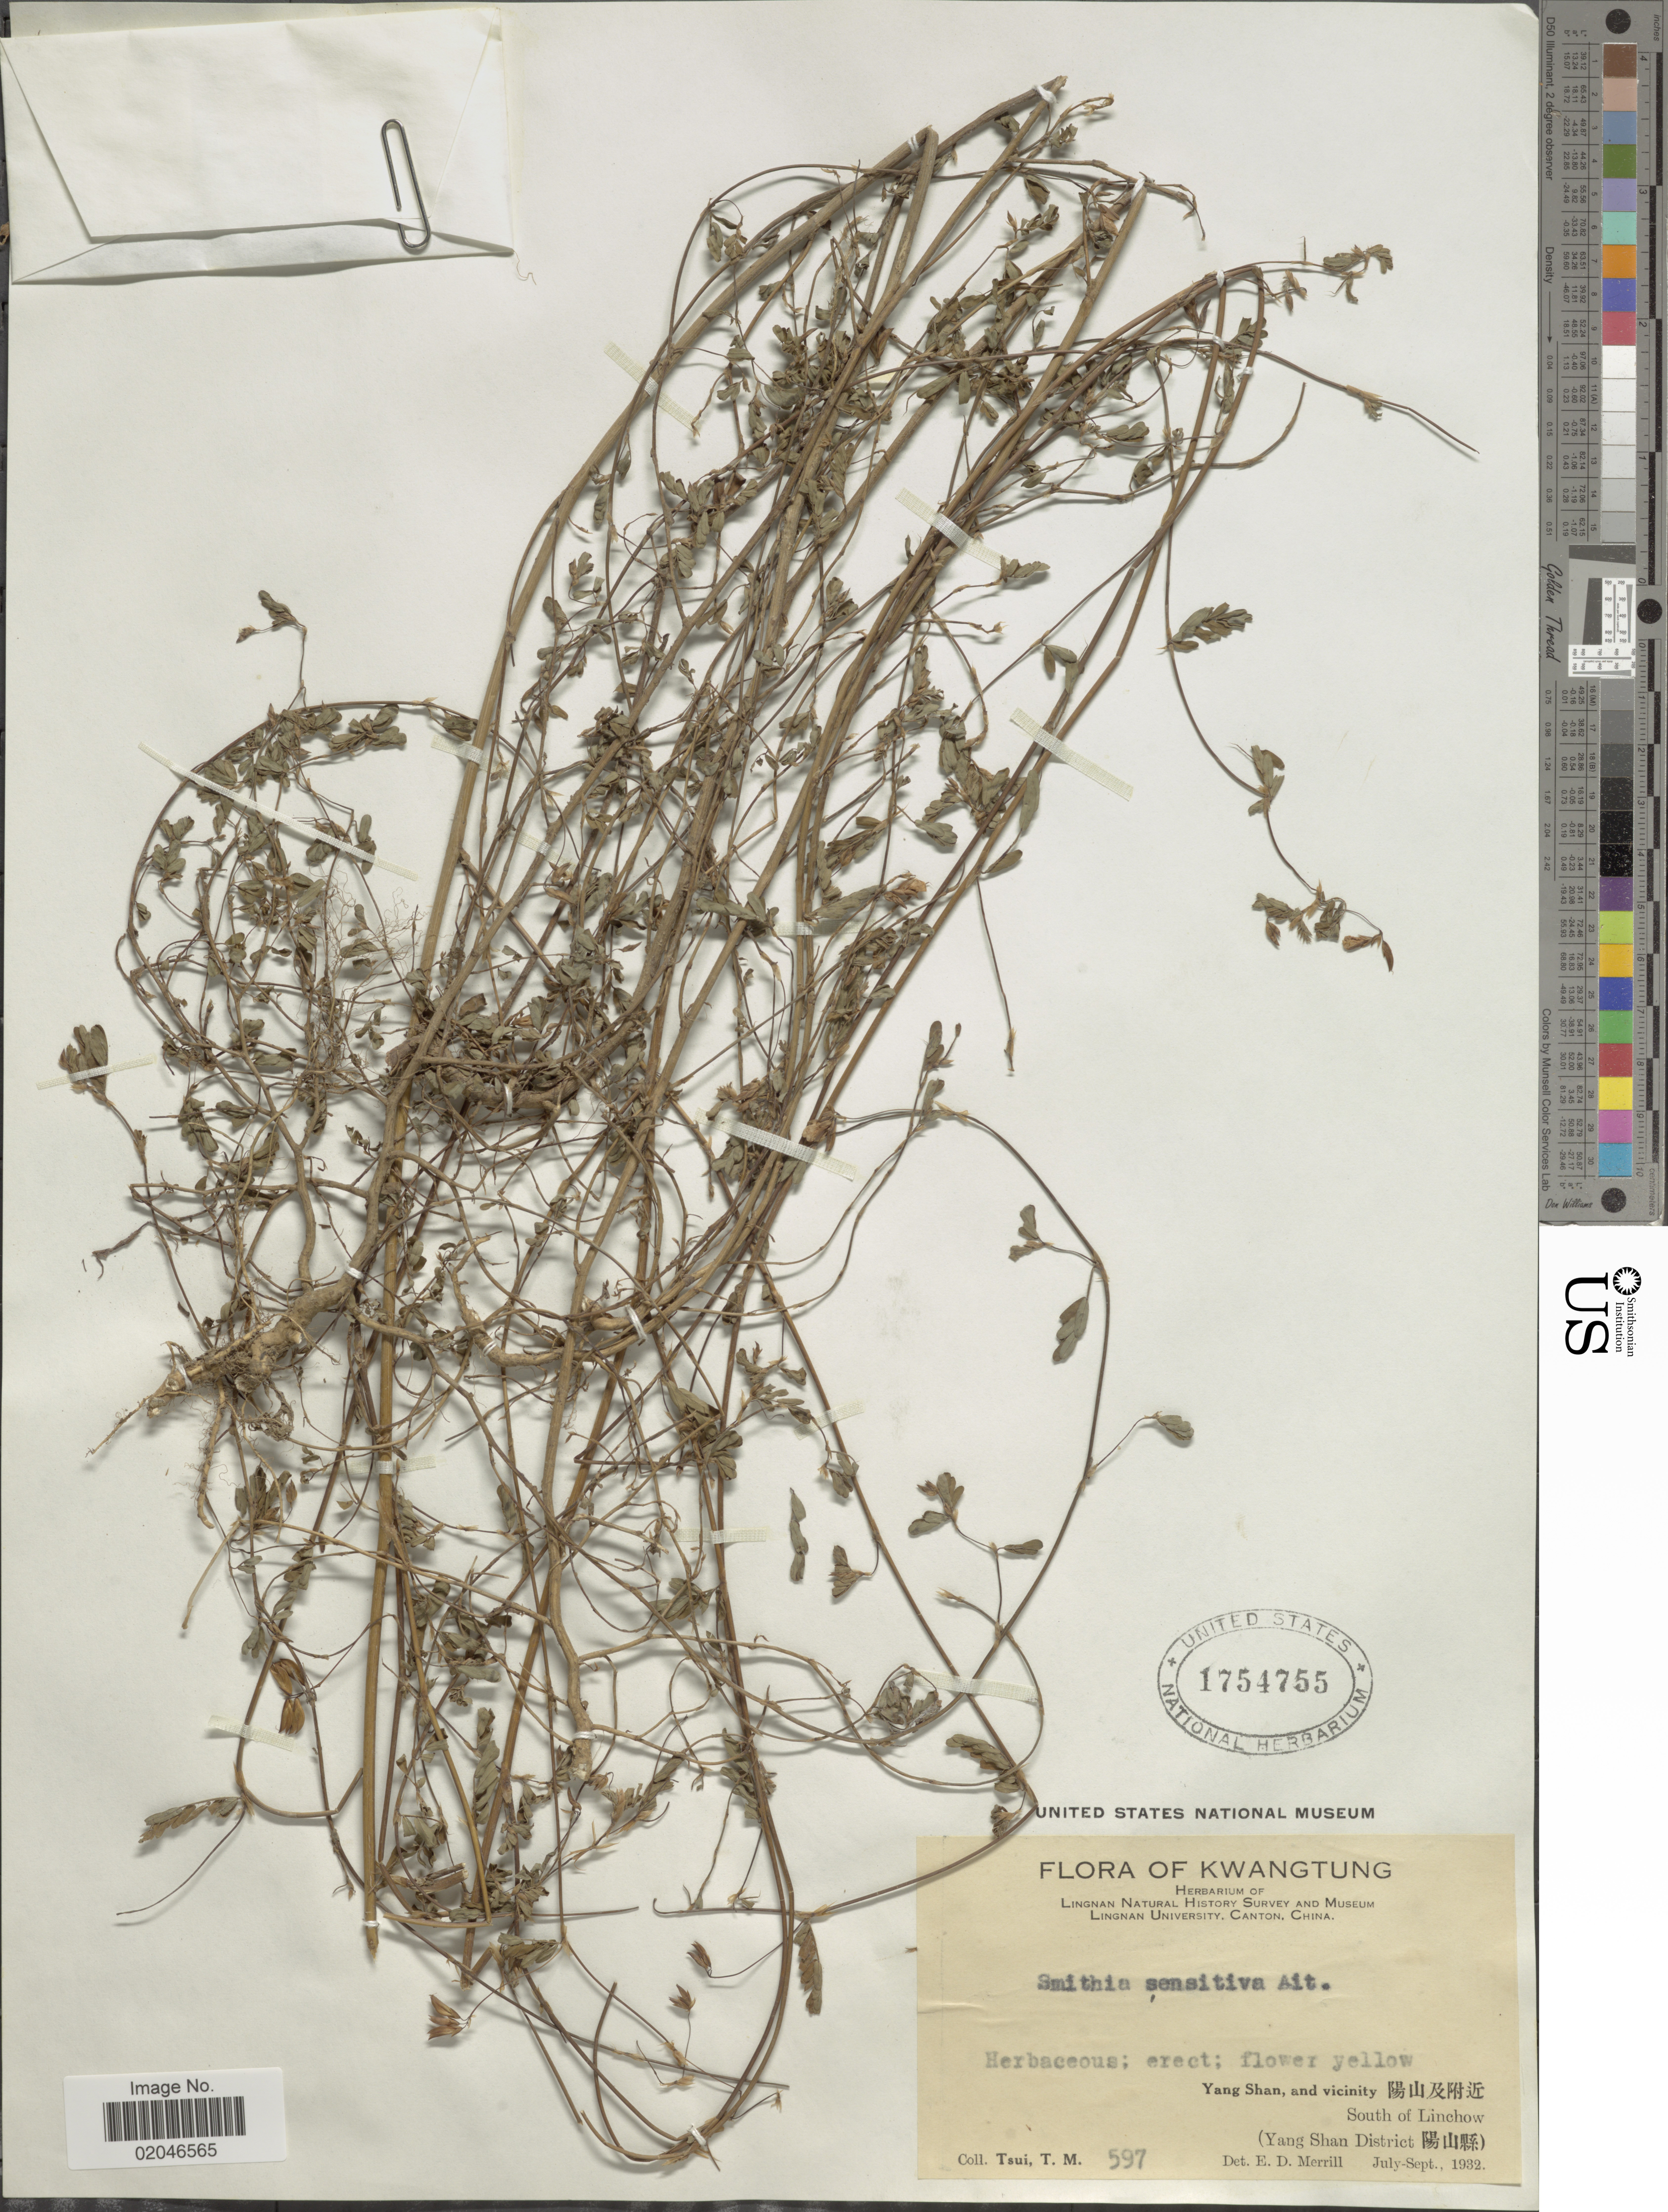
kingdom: Plantae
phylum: Tracheophyta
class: Magnoliopsida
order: Fabales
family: Fabaceae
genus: Smithia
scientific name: Smithia sensitiva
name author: Aiton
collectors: T. Tsui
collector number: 597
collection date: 1932-07/1932-09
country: China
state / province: Guangdong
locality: Kwatung,Yang Shan, and vicinity South of Linchow (Yang Shan District)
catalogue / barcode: US 1754755